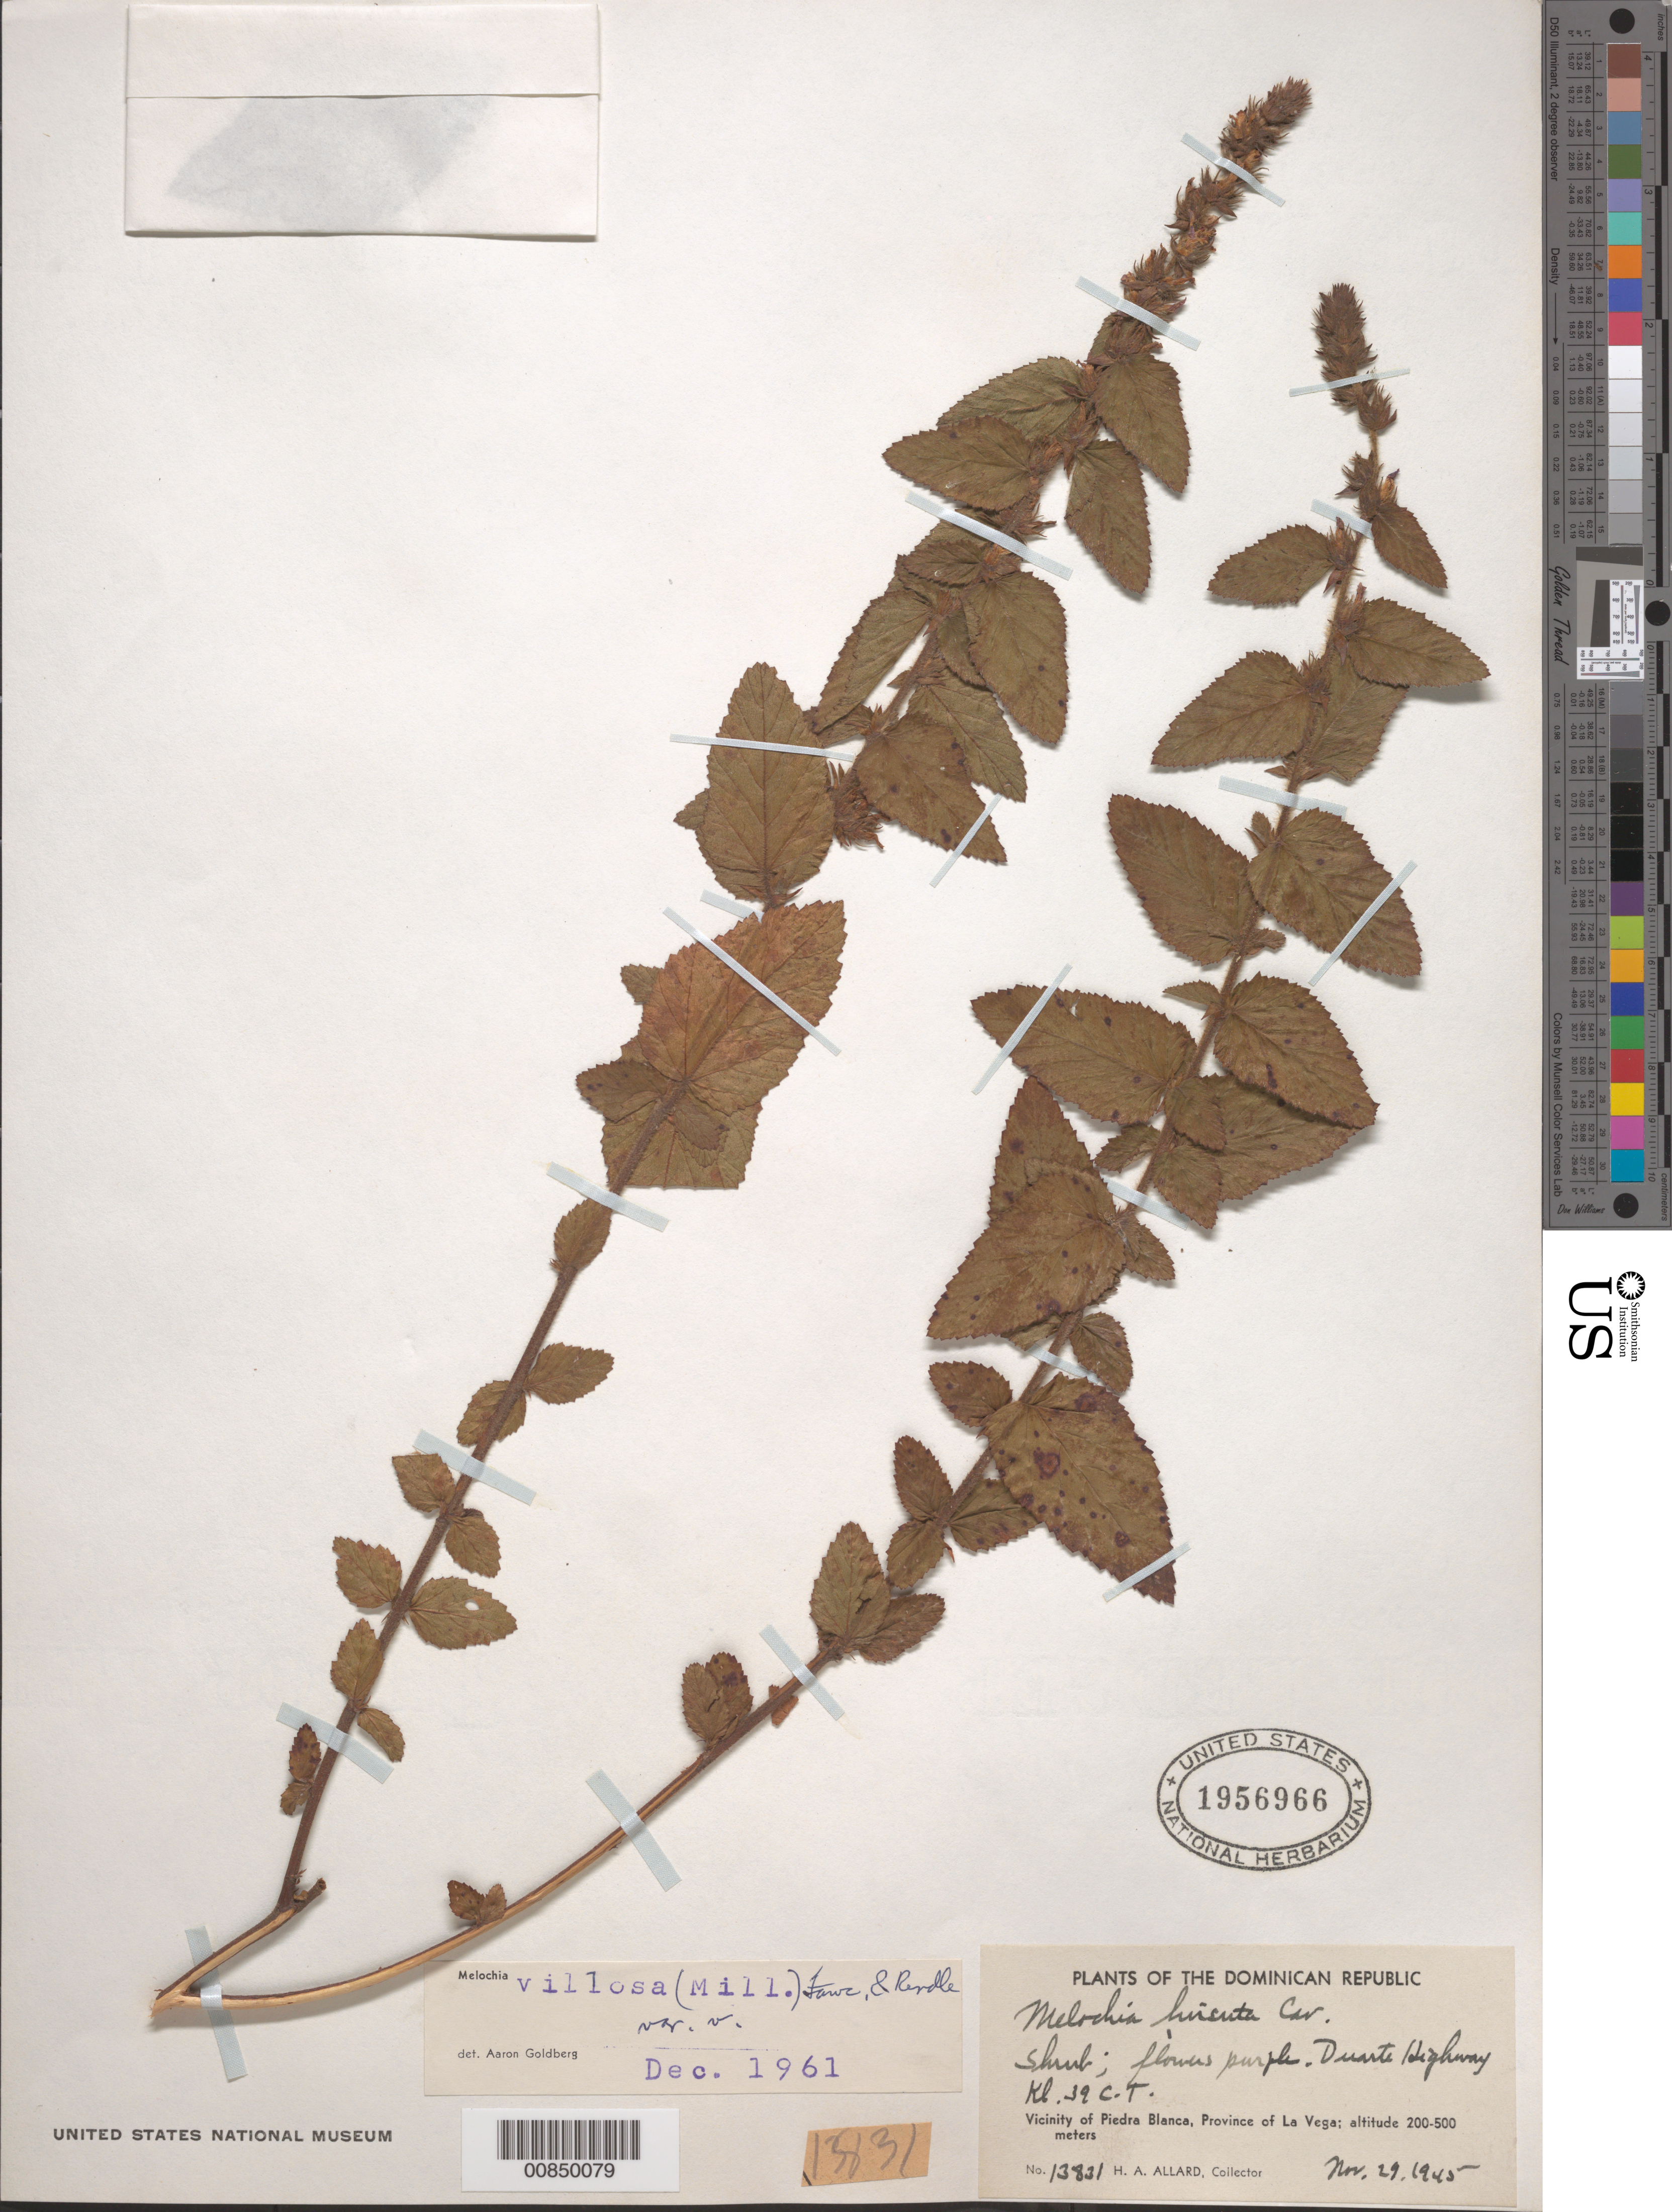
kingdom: Plantae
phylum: Tracheophyta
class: Magnoliopsida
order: Malvales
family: Malvaceae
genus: Melochia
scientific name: Melochia spicata var. spicata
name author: (L.) Fryxell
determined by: Dorr, L. J., (BOT), Smithsonian Institution - National Museum of Natural History (UNITED STATES)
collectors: H. A. Allard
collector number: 13831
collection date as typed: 29 Nov 1945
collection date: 1945-11-29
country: Dominican Republic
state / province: La Vega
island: Hispaniola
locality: Vicinity of Piedra Blanca, Duarte Highway, Kl. 39 C.T.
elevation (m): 200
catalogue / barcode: US 1956966